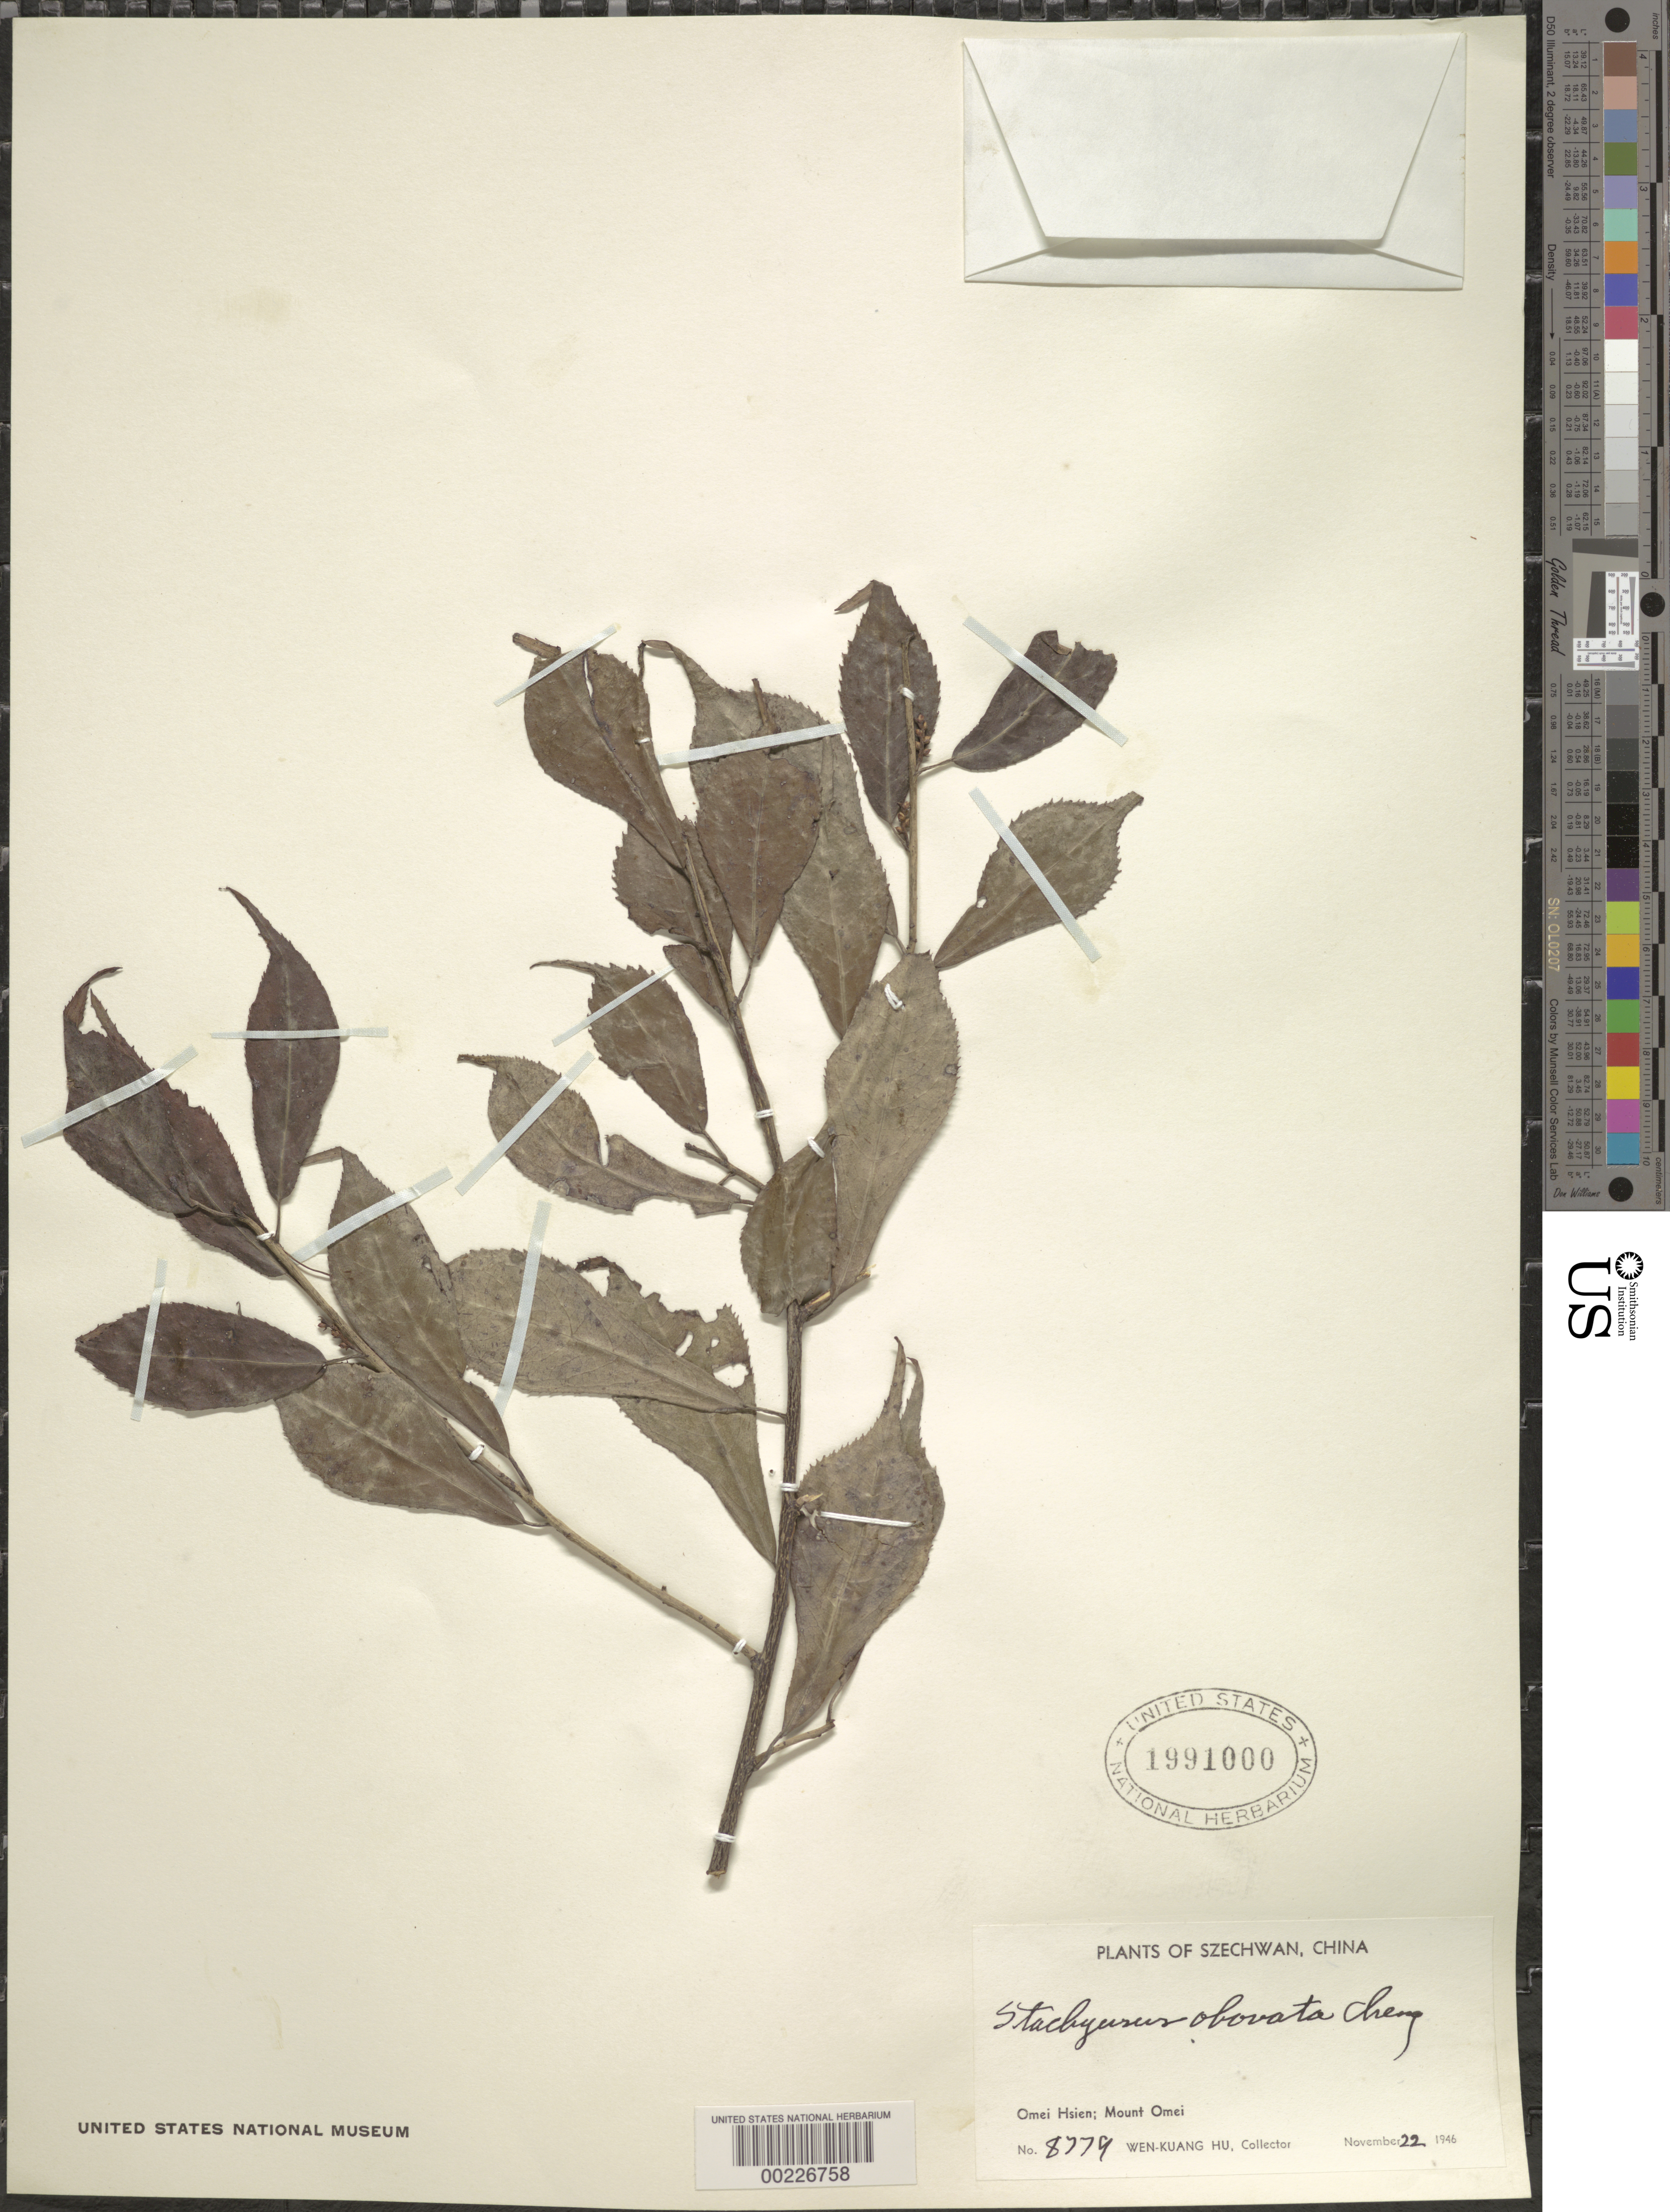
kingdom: Plantae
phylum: Tracheophyta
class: Magnoliopsida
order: Crossosomatales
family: Stachyuraceae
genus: Stachyurus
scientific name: Stachyurus obovatus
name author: (Rehder) Hand.-Mazz.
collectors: W. K. Hu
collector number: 8779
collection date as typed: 22 Nov 1946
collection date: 1946-11-22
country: China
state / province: Sichuan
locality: Omei hsien; mount omei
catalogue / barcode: US 1991000